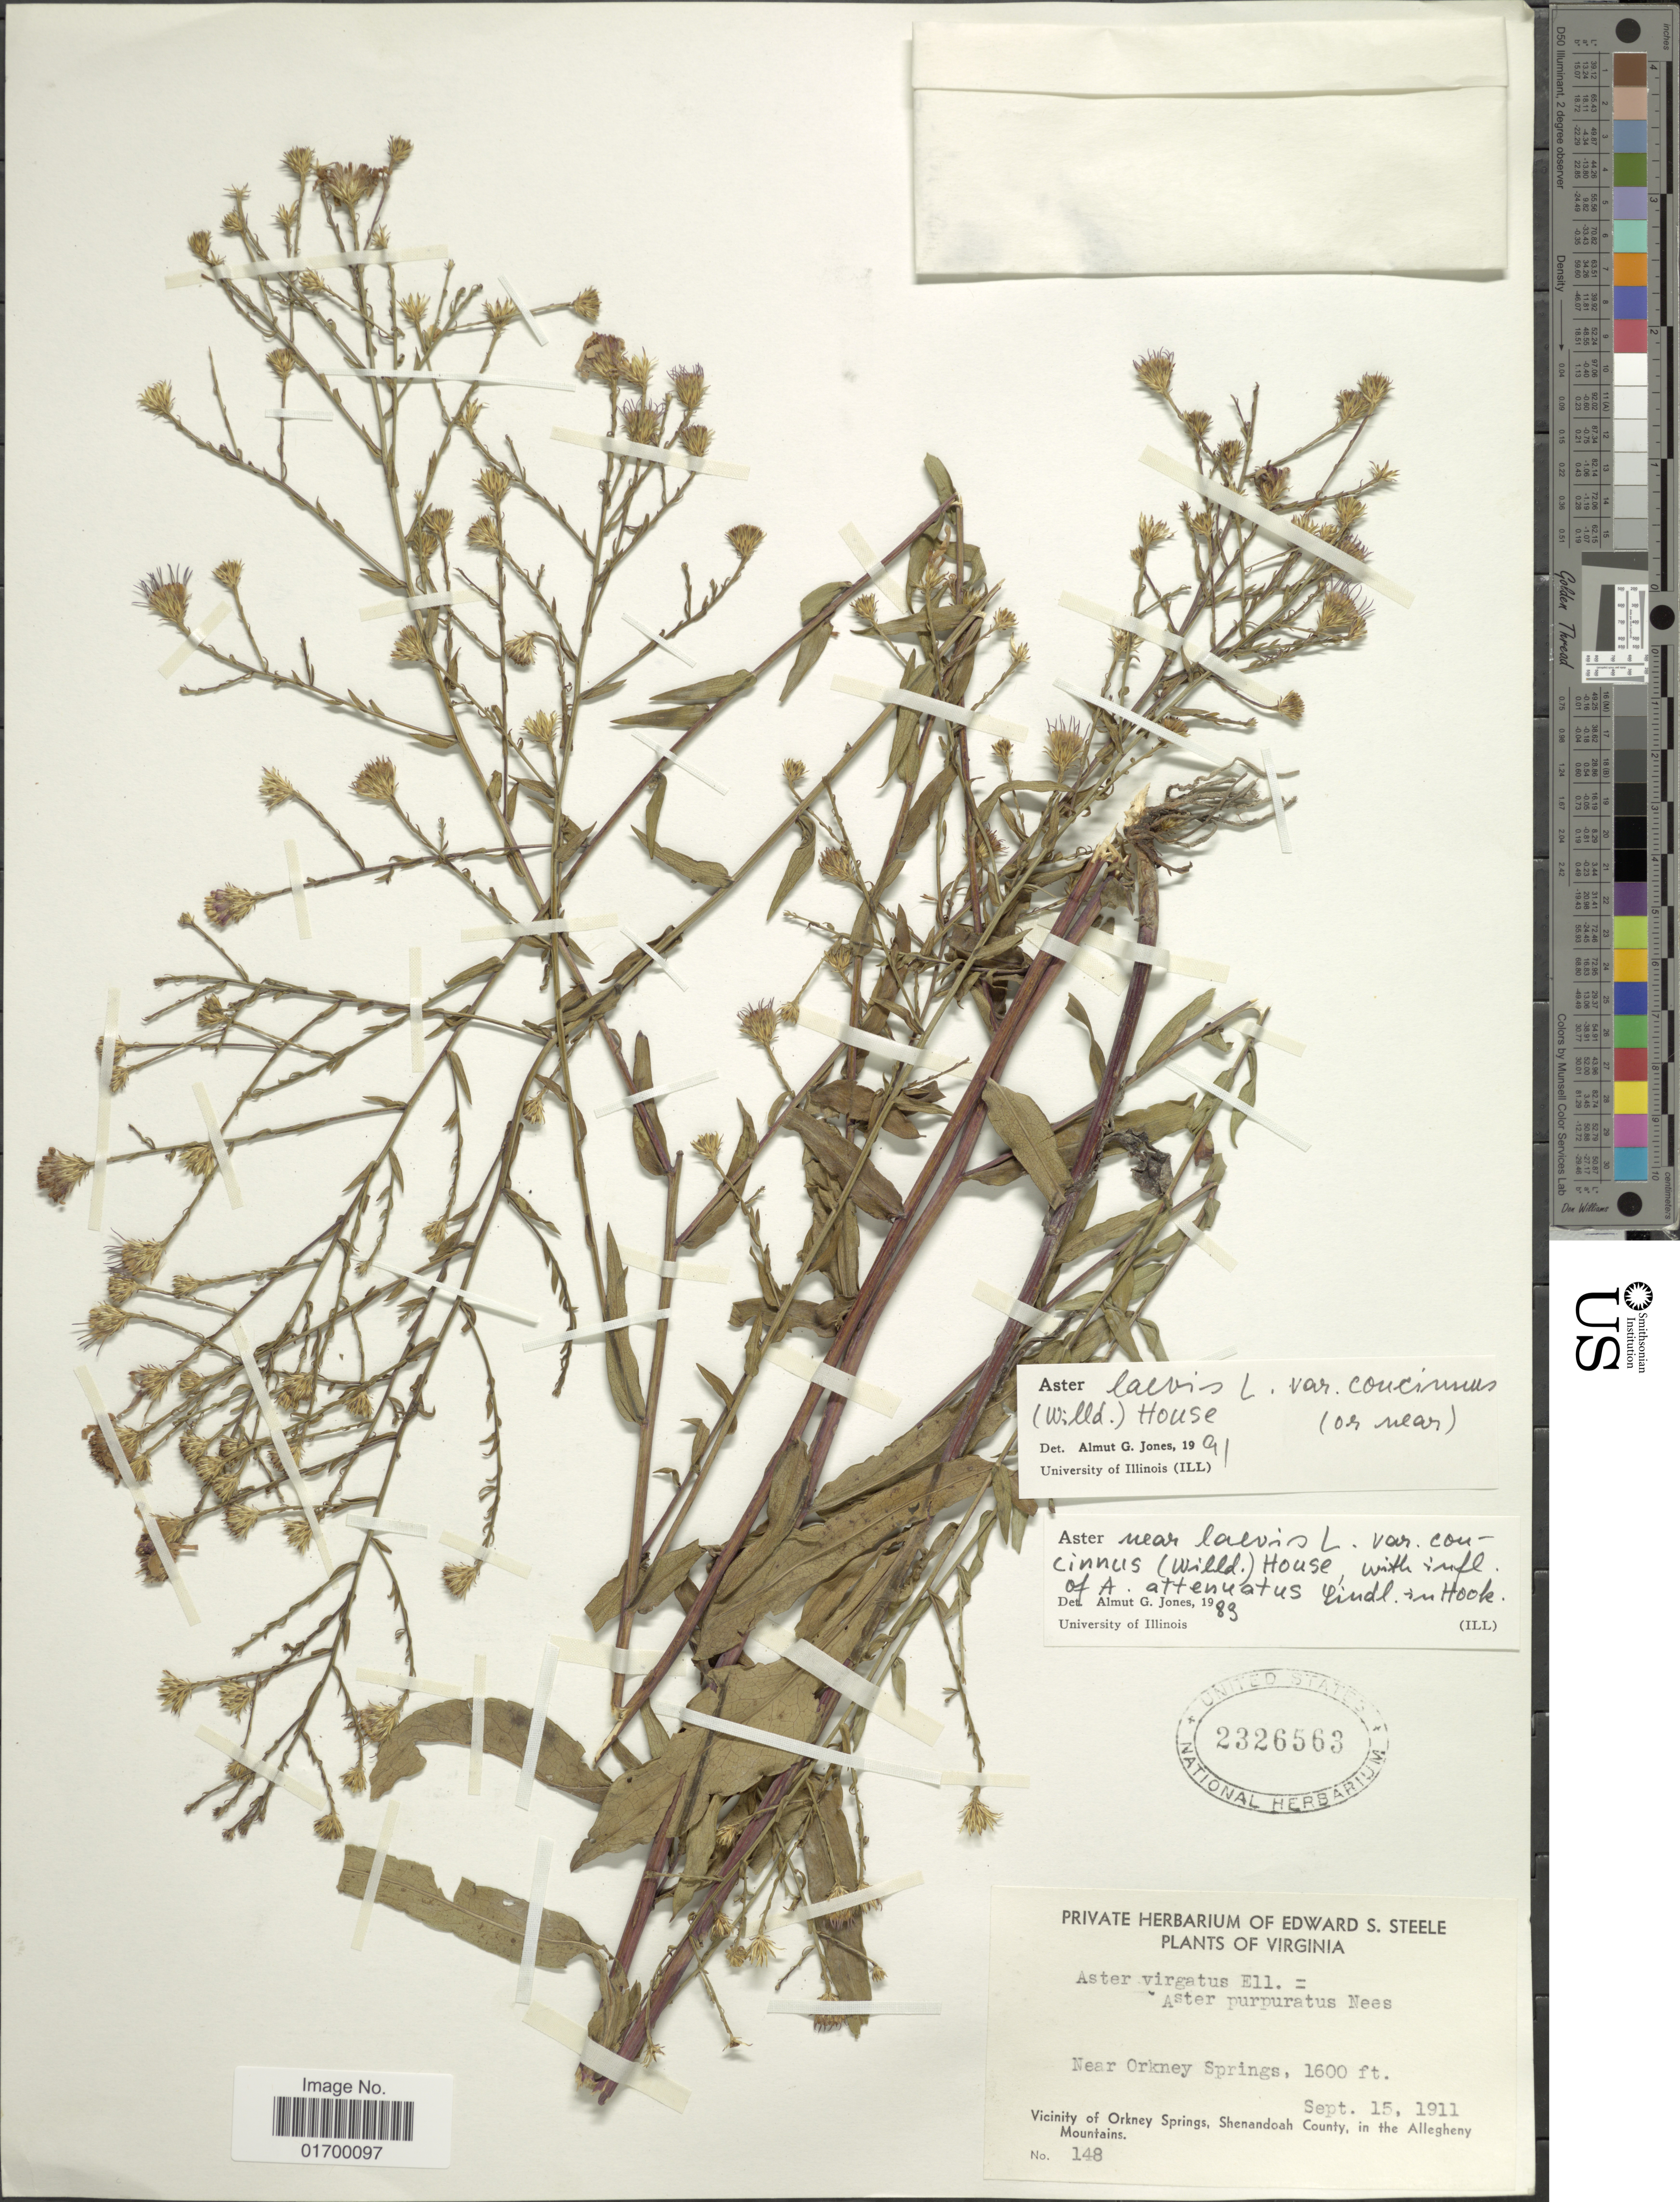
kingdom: Plantae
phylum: Tracheophyta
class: Magnoliopsida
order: Asterales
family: Asteraceae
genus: Symphyotrichum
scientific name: Symphyotrichum laeve var. concinnum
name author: (Willd.) G.L. Nesom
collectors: ex herb. Edward S. Steele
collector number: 148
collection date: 1911-09-15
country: United States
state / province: Virginia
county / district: Shenandoah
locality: Near Orkney Springs, Vicinity of Orkney Springs, Shenandoah County, in the Allegheny Mountains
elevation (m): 488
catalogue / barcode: US 2326563